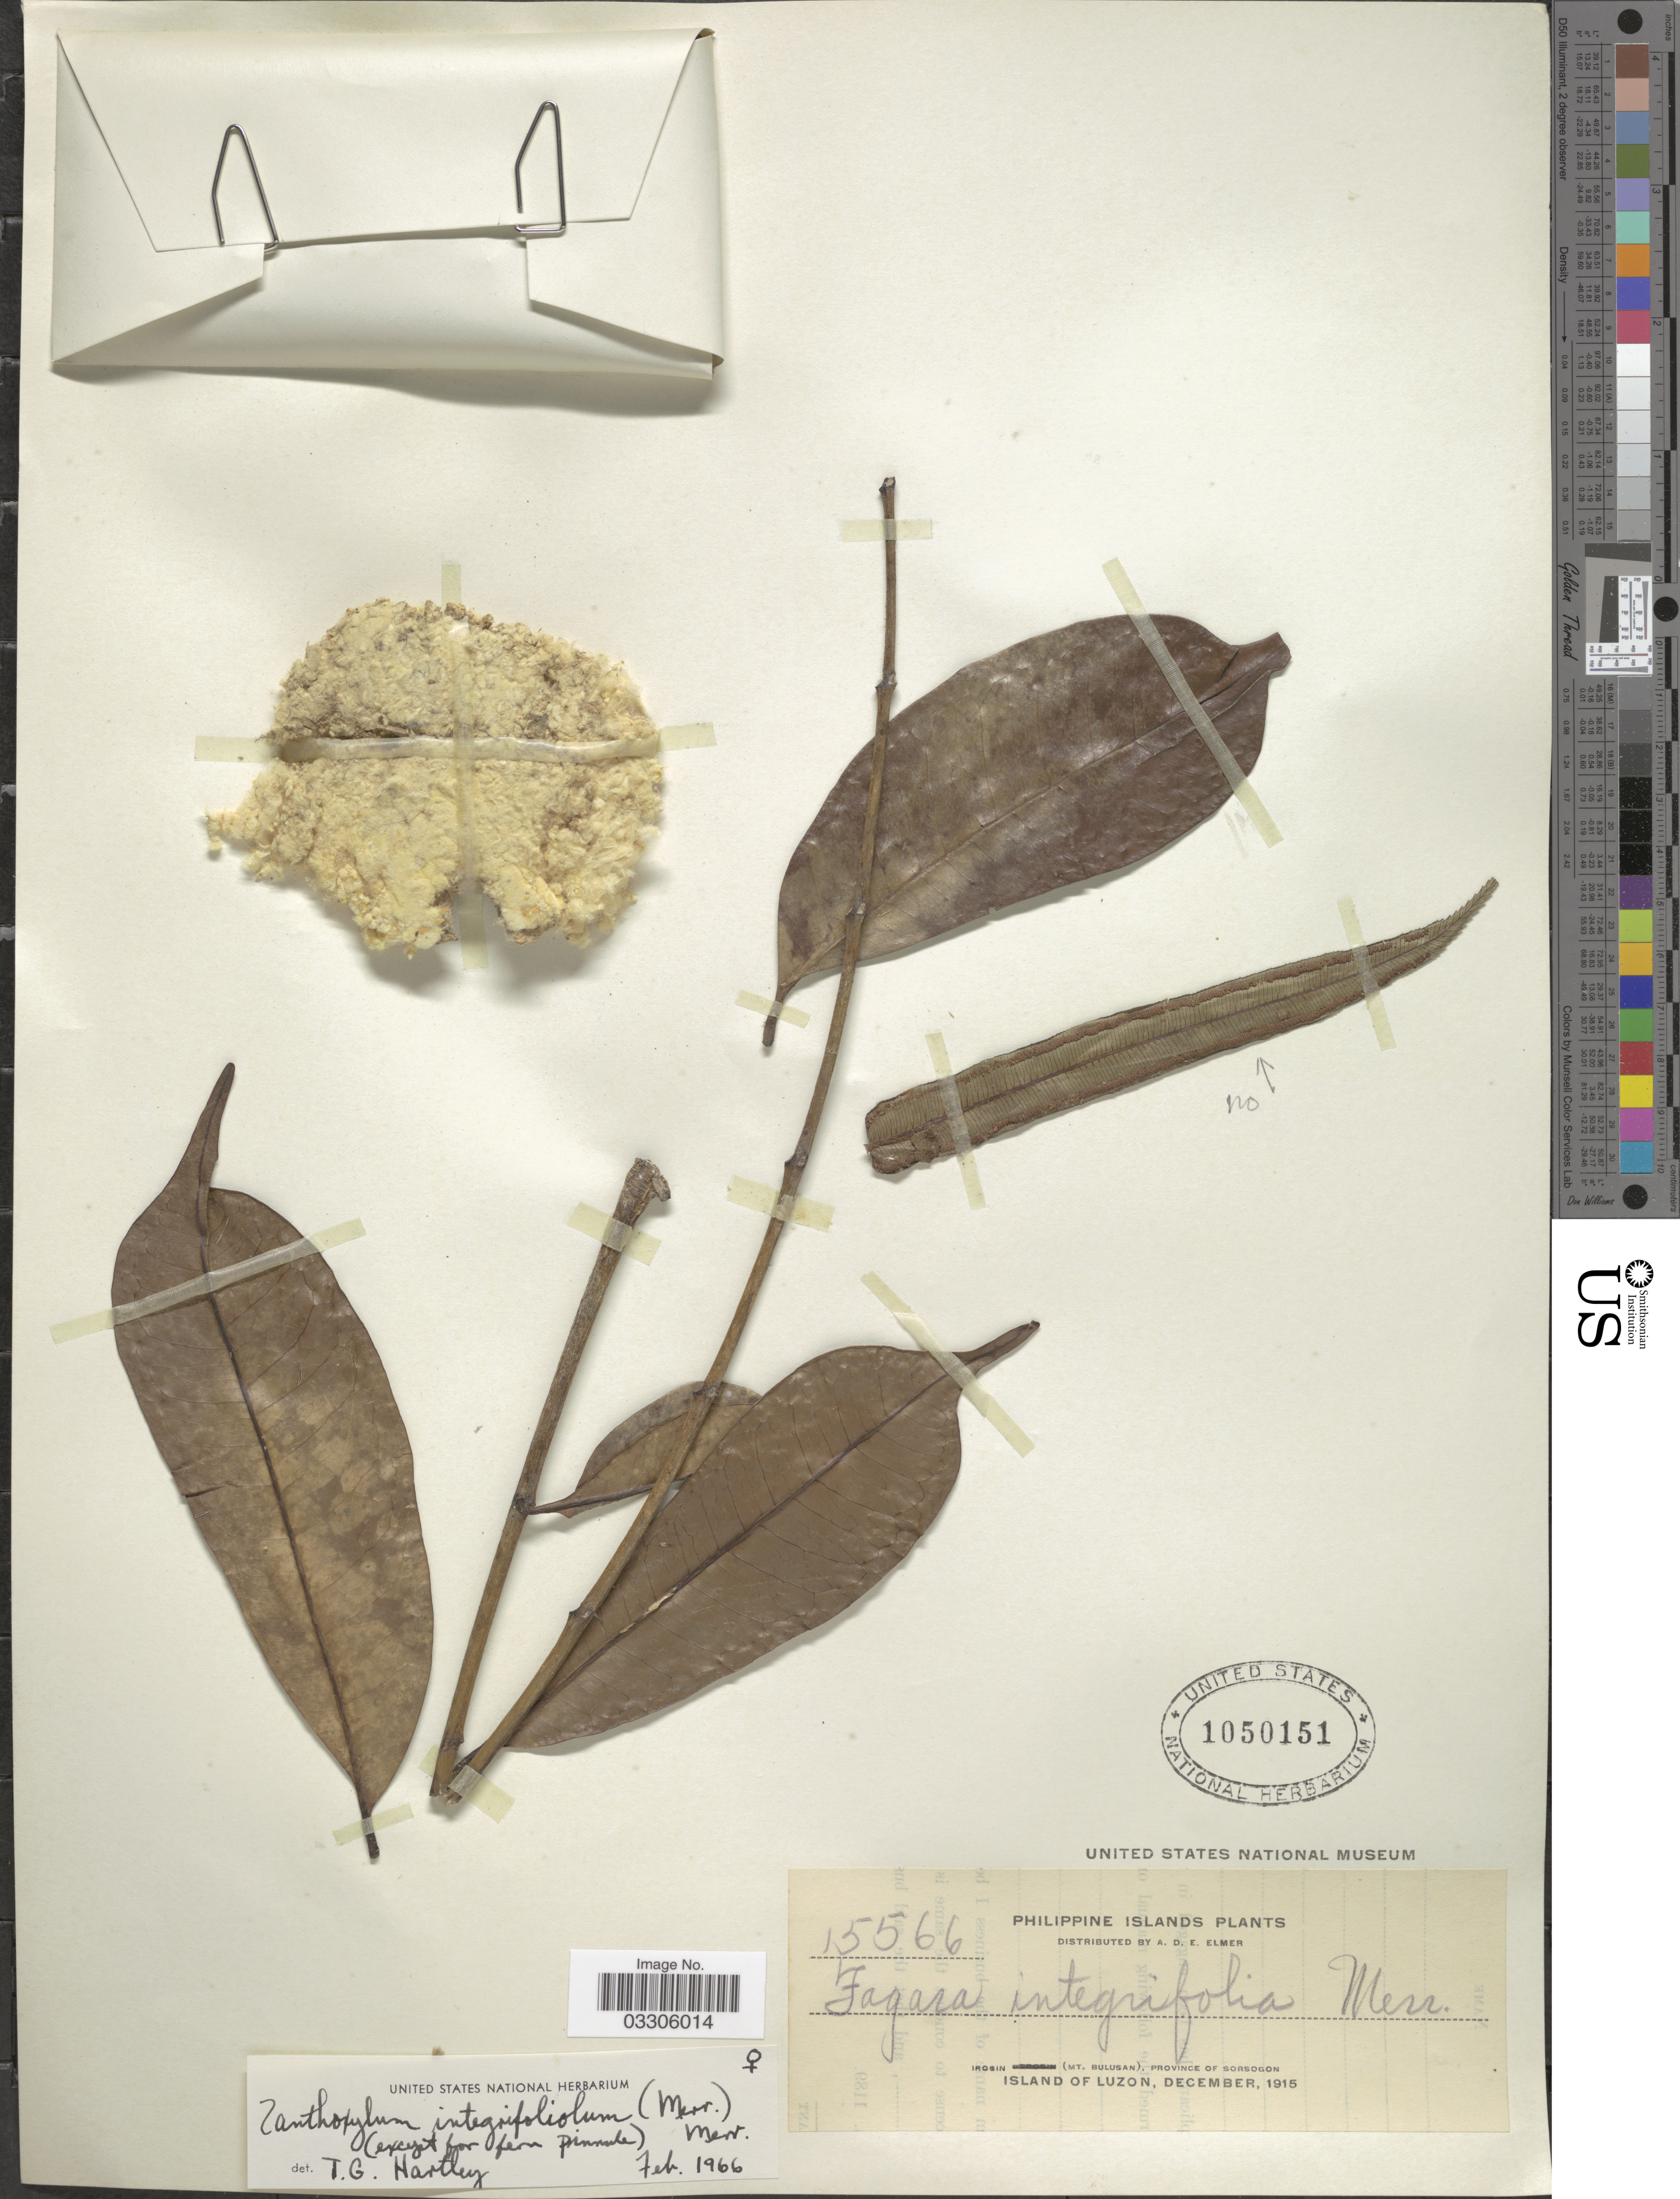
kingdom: Plantae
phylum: Tracheophyta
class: Magnoliopsida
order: Sapindales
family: Rutaceae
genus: Zanthoxylum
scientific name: Zanthoxylum integrifoliolum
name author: (Merr.) Merr.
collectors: A. D. E. Elmer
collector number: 15566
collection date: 1915-12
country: Philippines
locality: Irosin (Mt. Bulusan), Province of Sorsogon, Island of Luzon.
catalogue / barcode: US 1050151